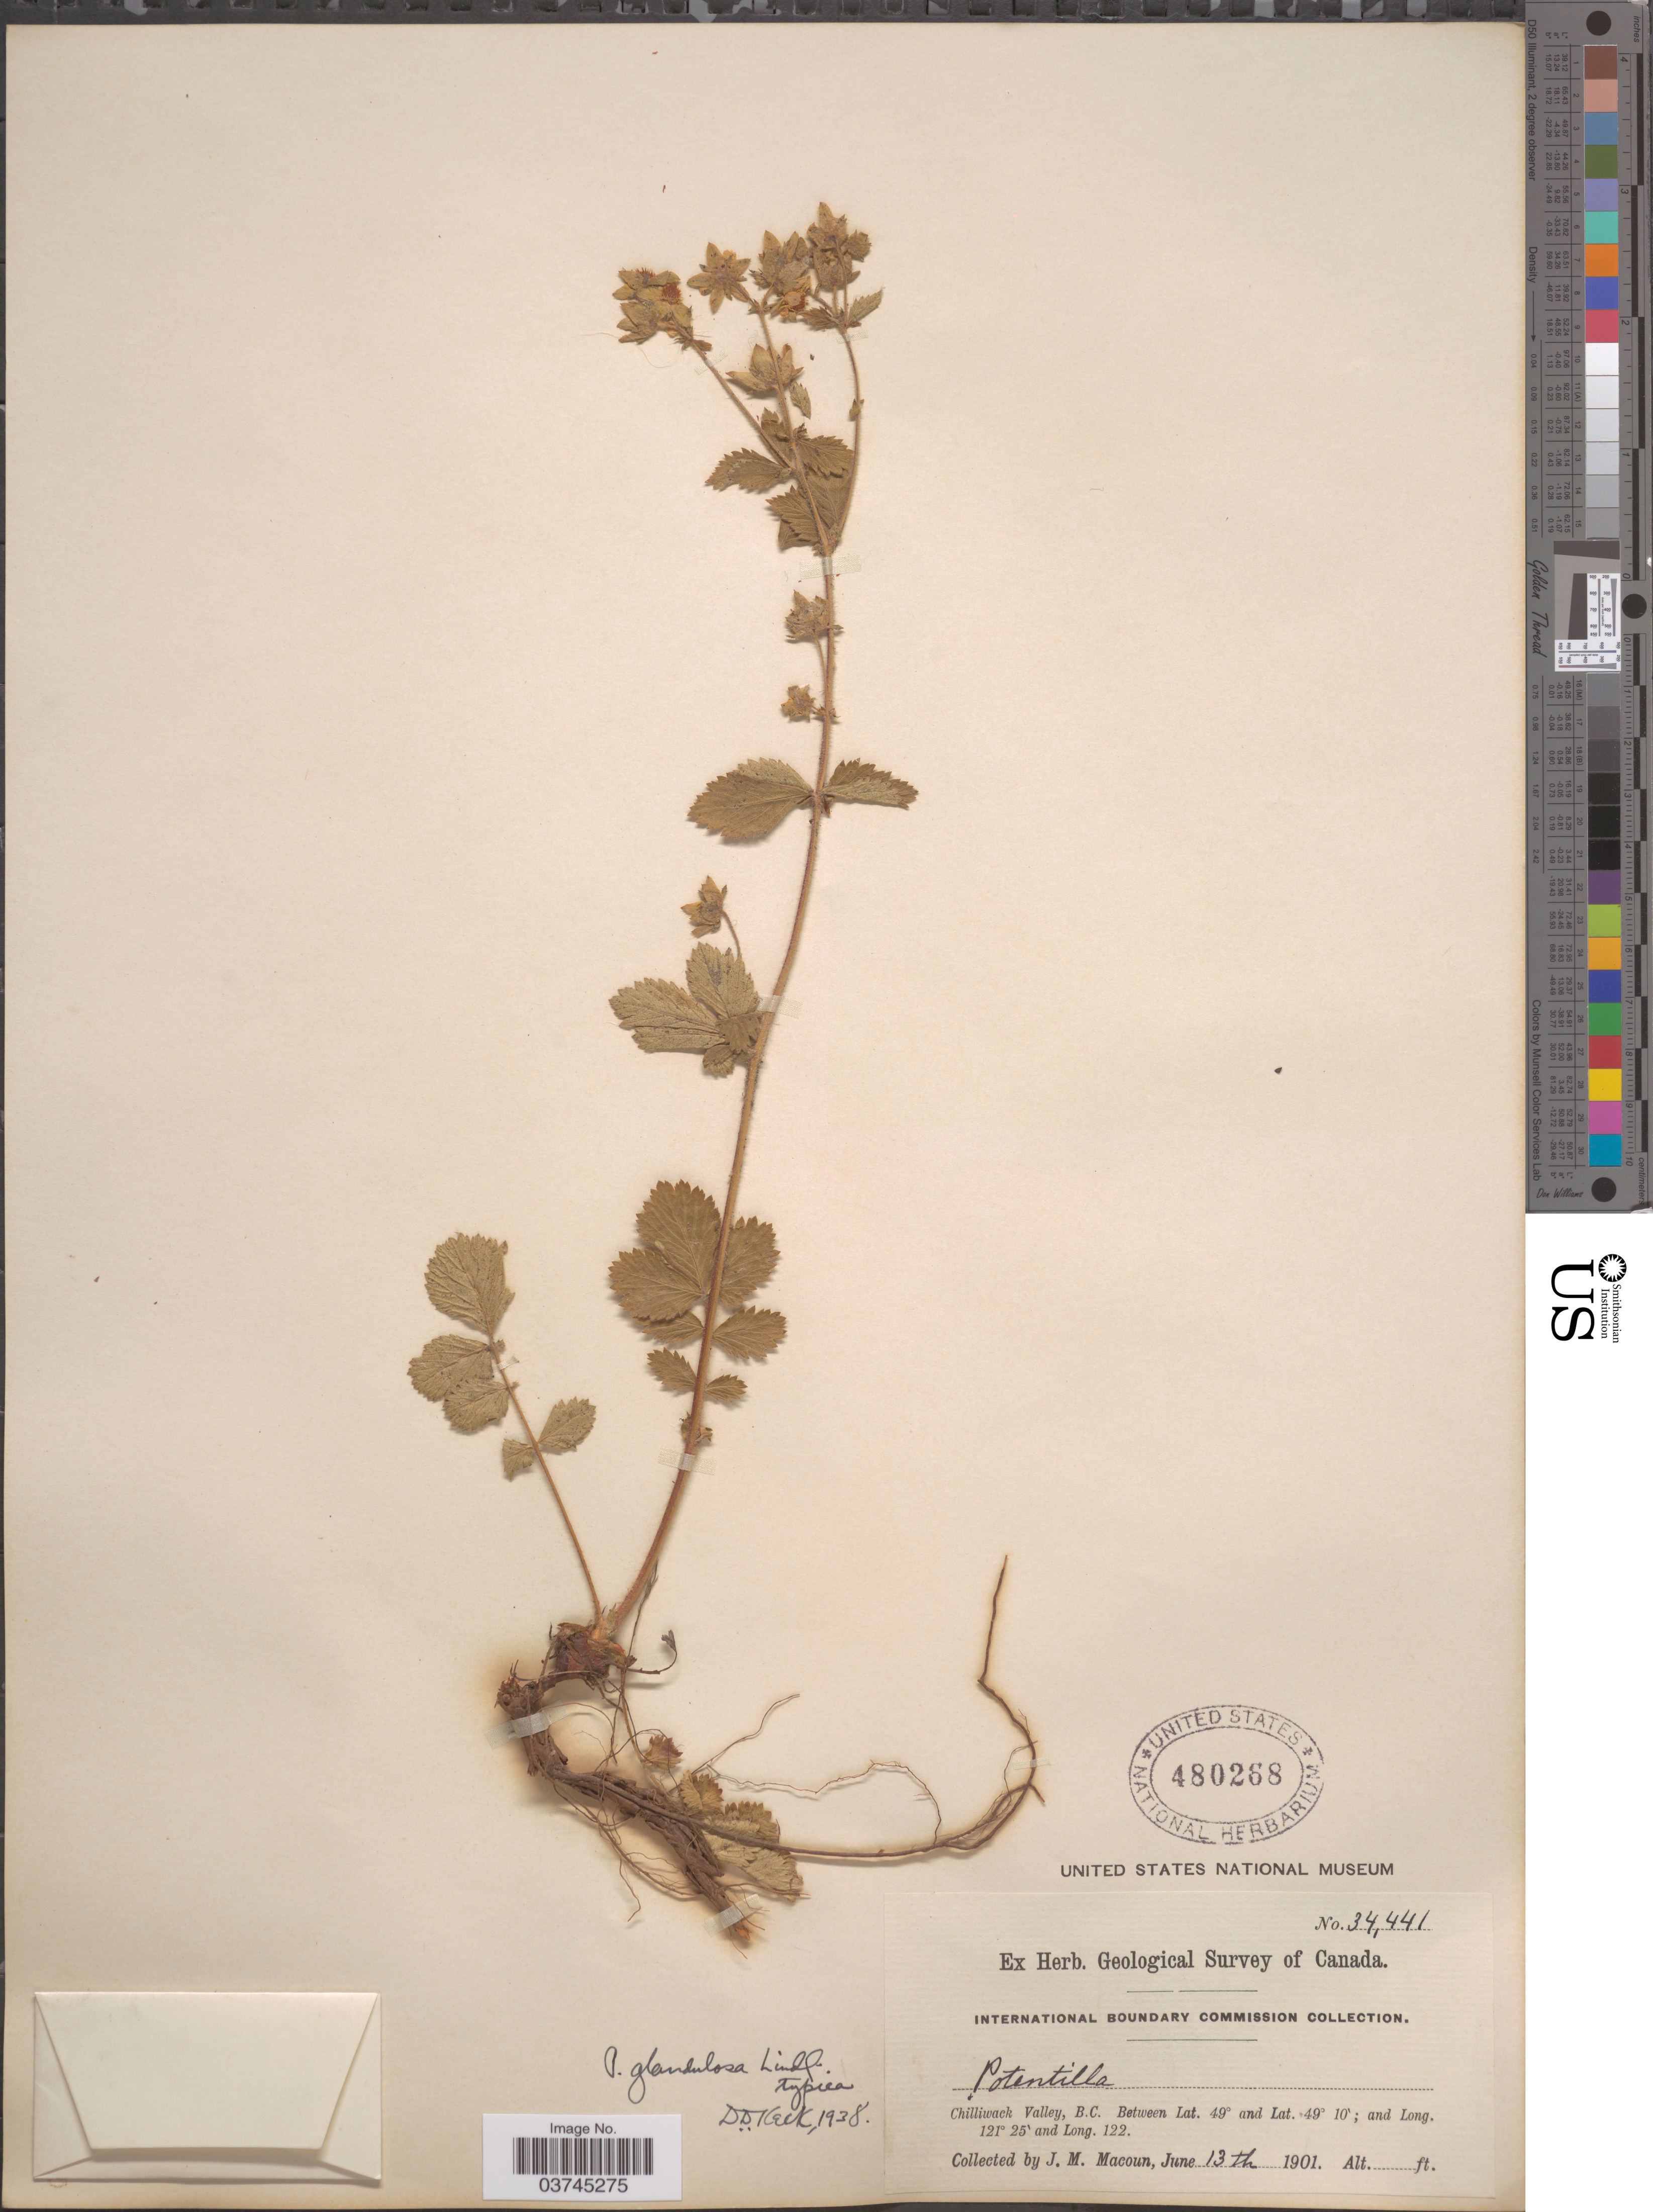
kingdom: Plantae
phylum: Tracheophyta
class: Magnoliopsida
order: Rosales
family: Rosaceae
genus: Drymocallis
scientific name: Drymocallis glandulosa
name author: (Lindl.) Rydb.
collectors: J. M. Macoun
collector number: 34441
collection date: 1901-06-13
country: Canada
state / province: British Columbia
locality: Chilliwack Valley.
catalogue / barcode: US 480268